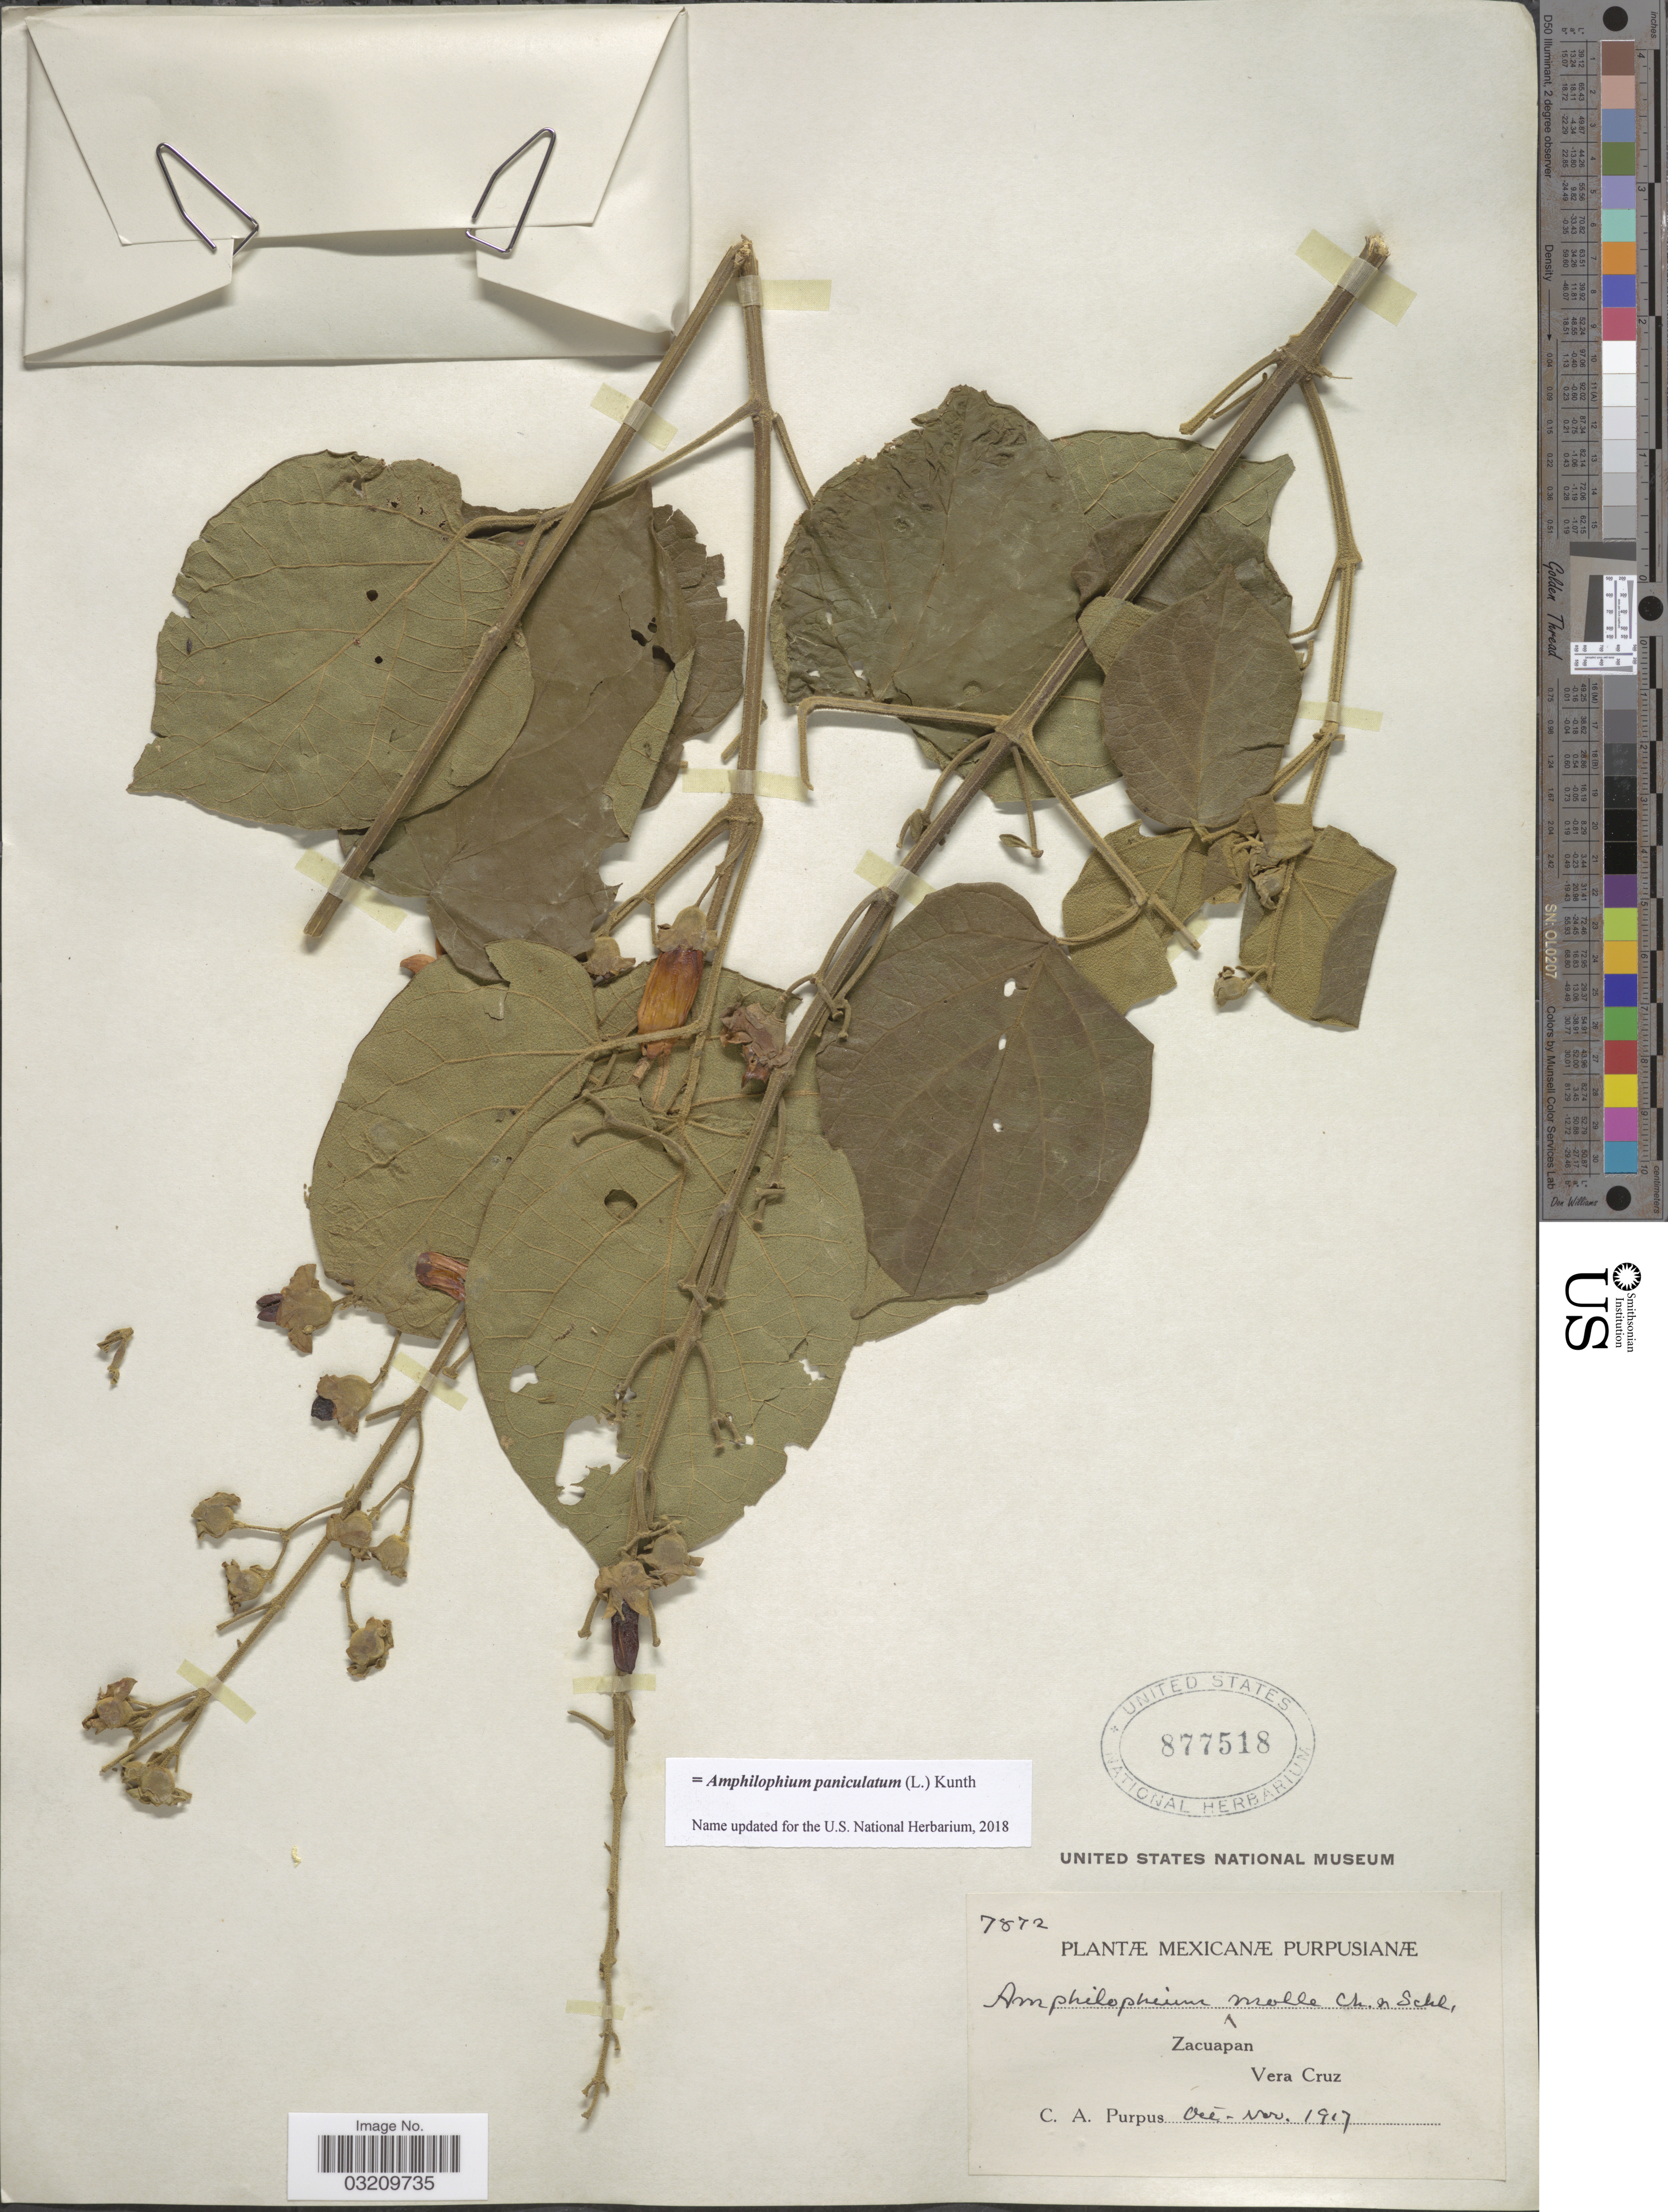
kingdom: Plantae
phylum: Tracheophyta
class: Magnoliopsida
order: Lamiales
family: Bignoniaceae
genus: Amphilophium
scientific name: Amphilophium paniculatum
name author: (L.) Kunth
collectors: C. A. Purpus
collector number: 7872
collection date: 1917-10/1917-11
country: Mexico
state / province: Veracruz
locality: Zacuapan. Vera Cruz.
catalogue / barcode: US 877518